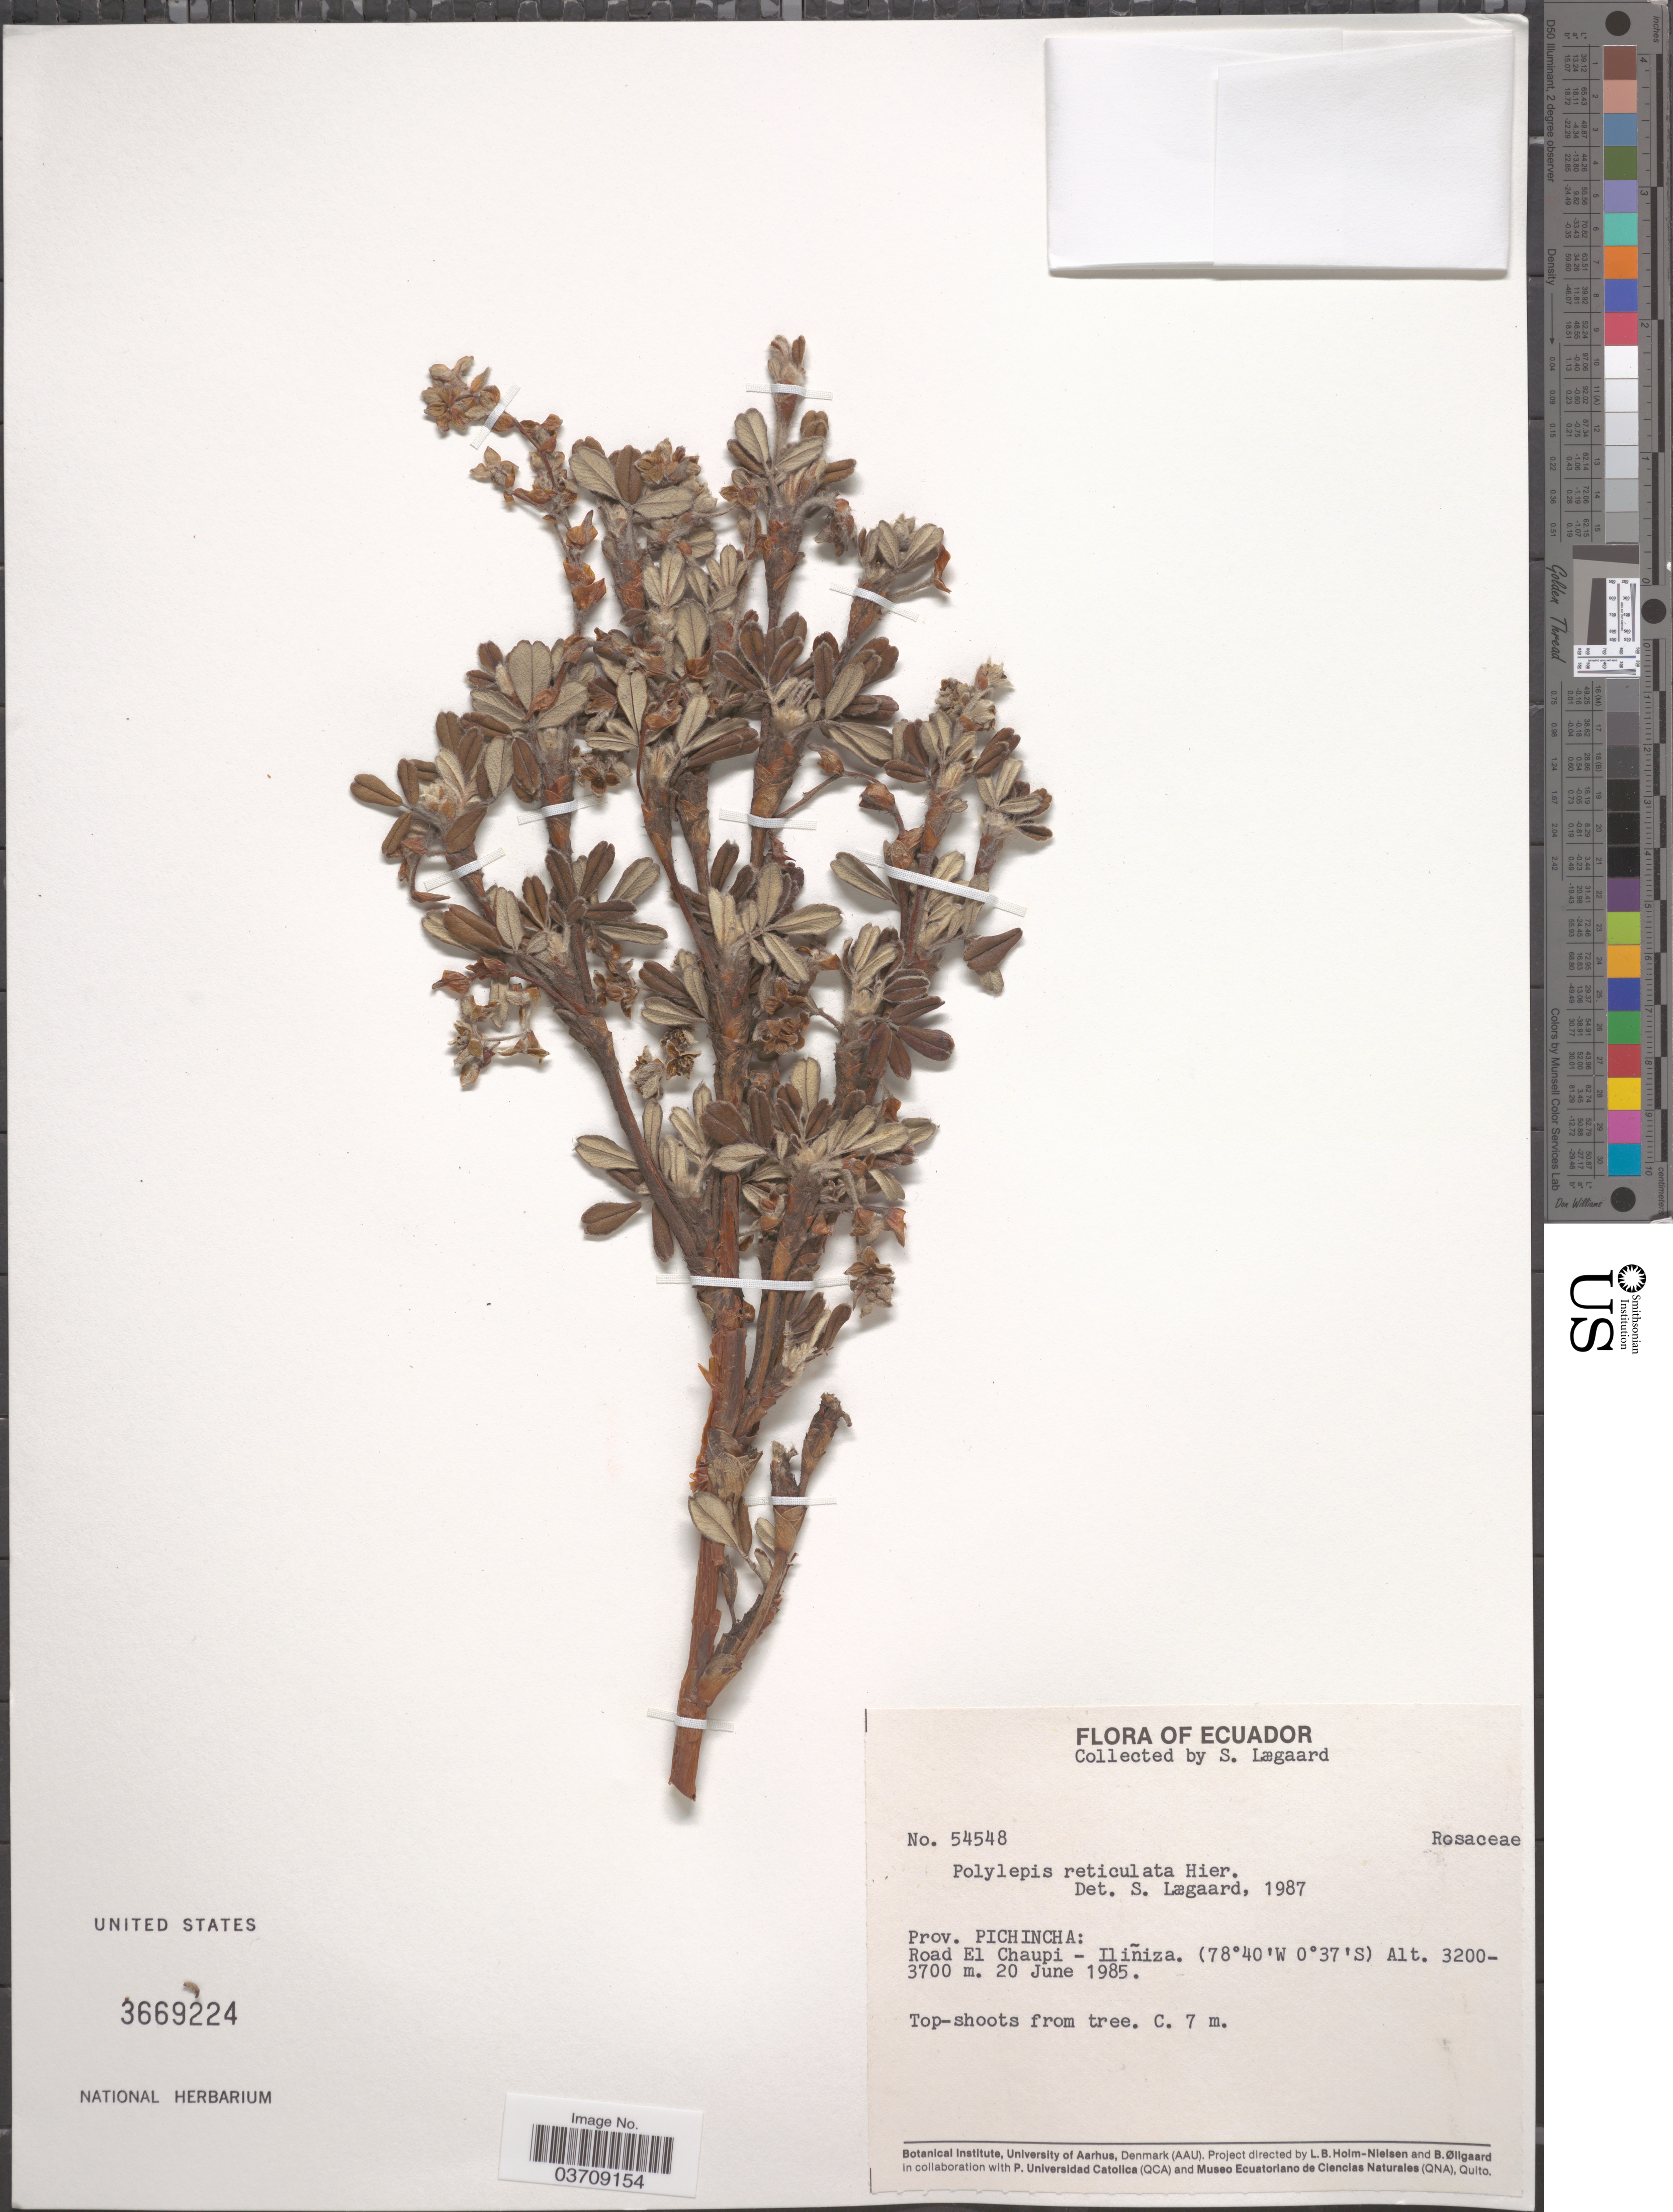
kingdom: Plantae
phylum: Tracheophyta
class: Magnoliopsida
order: Rosales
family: Rosaceae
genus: Polylepis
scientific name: Polylepis reticulata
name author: Hieron.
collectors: S. Lægaard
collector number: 54548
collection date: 1985-06-20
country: Ecuador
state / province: Pichincha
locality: Road El Chaupi - Iliñniza.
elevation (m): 3200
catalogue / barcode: US 3669224